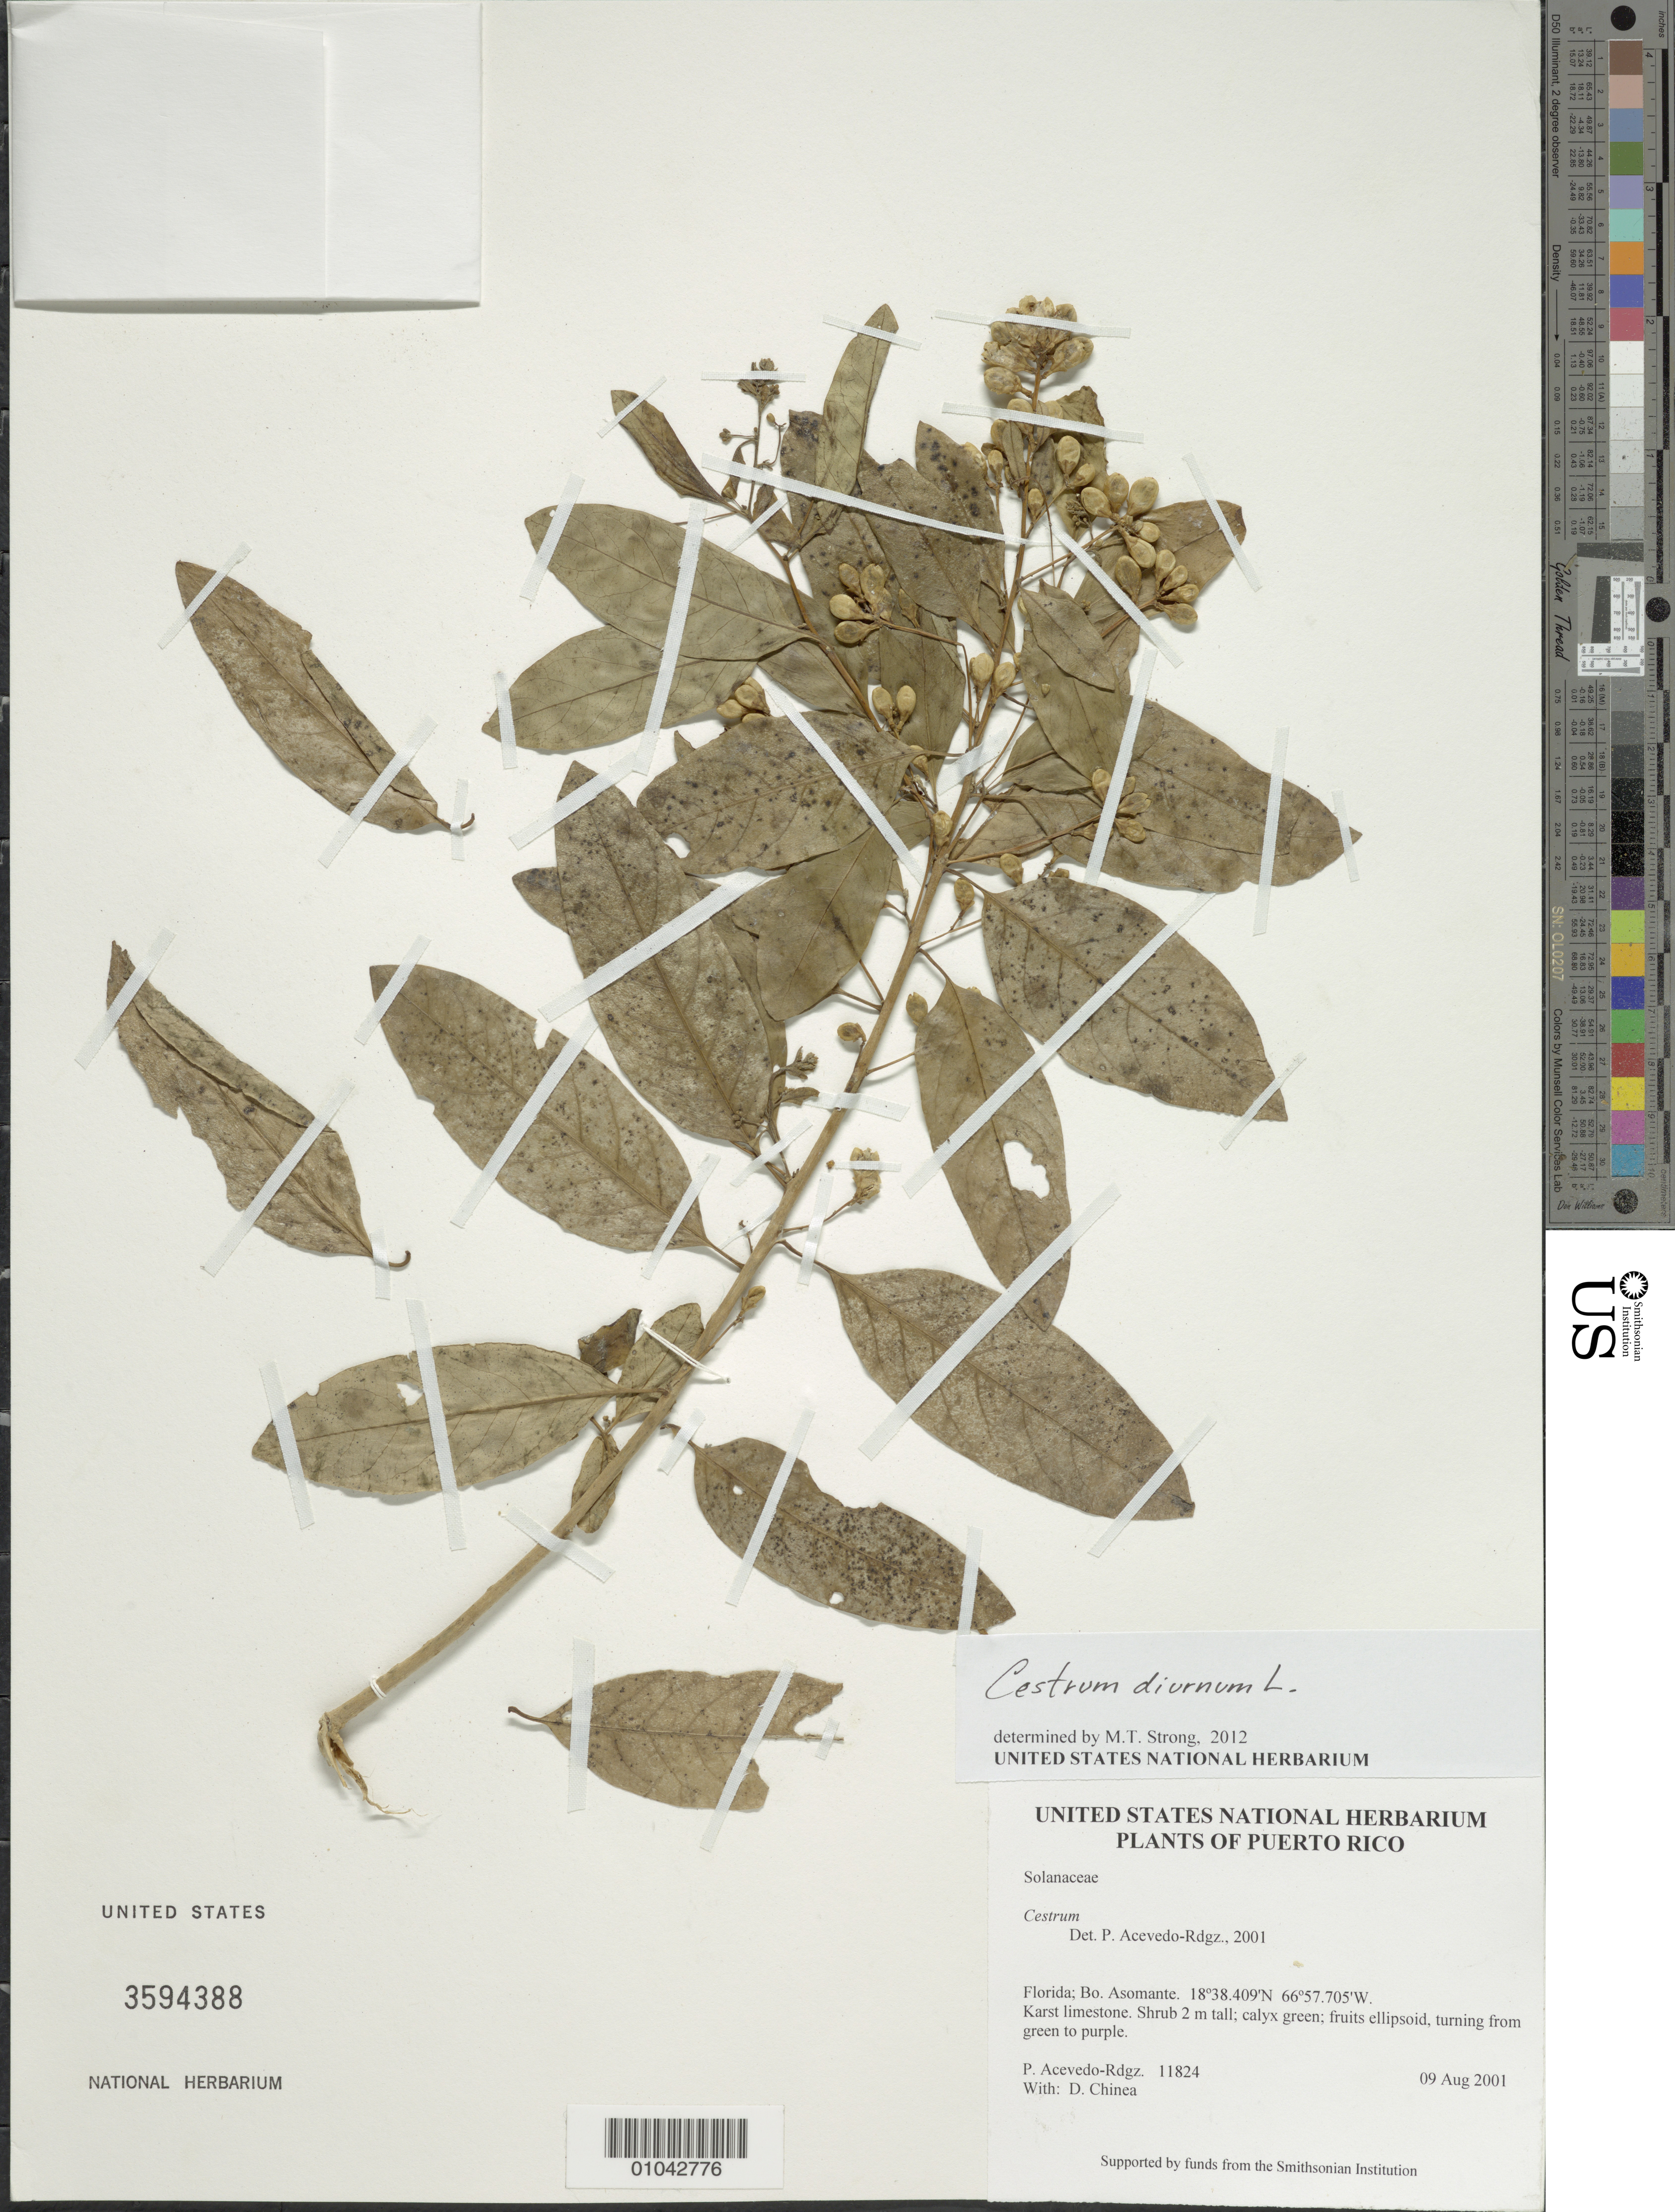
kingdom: Plantae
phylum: Tracheophyta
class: Magnoliopsida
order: Solanales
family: Solanaceae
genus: Cestrum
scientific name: Cestrum diurnum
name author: L.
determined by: Strong, M. T., (US), Smithsonian Institution - National Museum of Natural History (UNITED STATES)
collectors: P. Acevedo-Rodr. & D. Chinea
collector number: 11824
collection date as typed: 09 Aug 2001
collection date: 2001-08-09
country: Puerto Rico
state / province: Florida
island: Puerto Rico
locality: Florida; Bo. Asomante.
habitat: Karst limestone.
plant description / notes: NY, UPRRP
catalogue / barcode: US 3594388